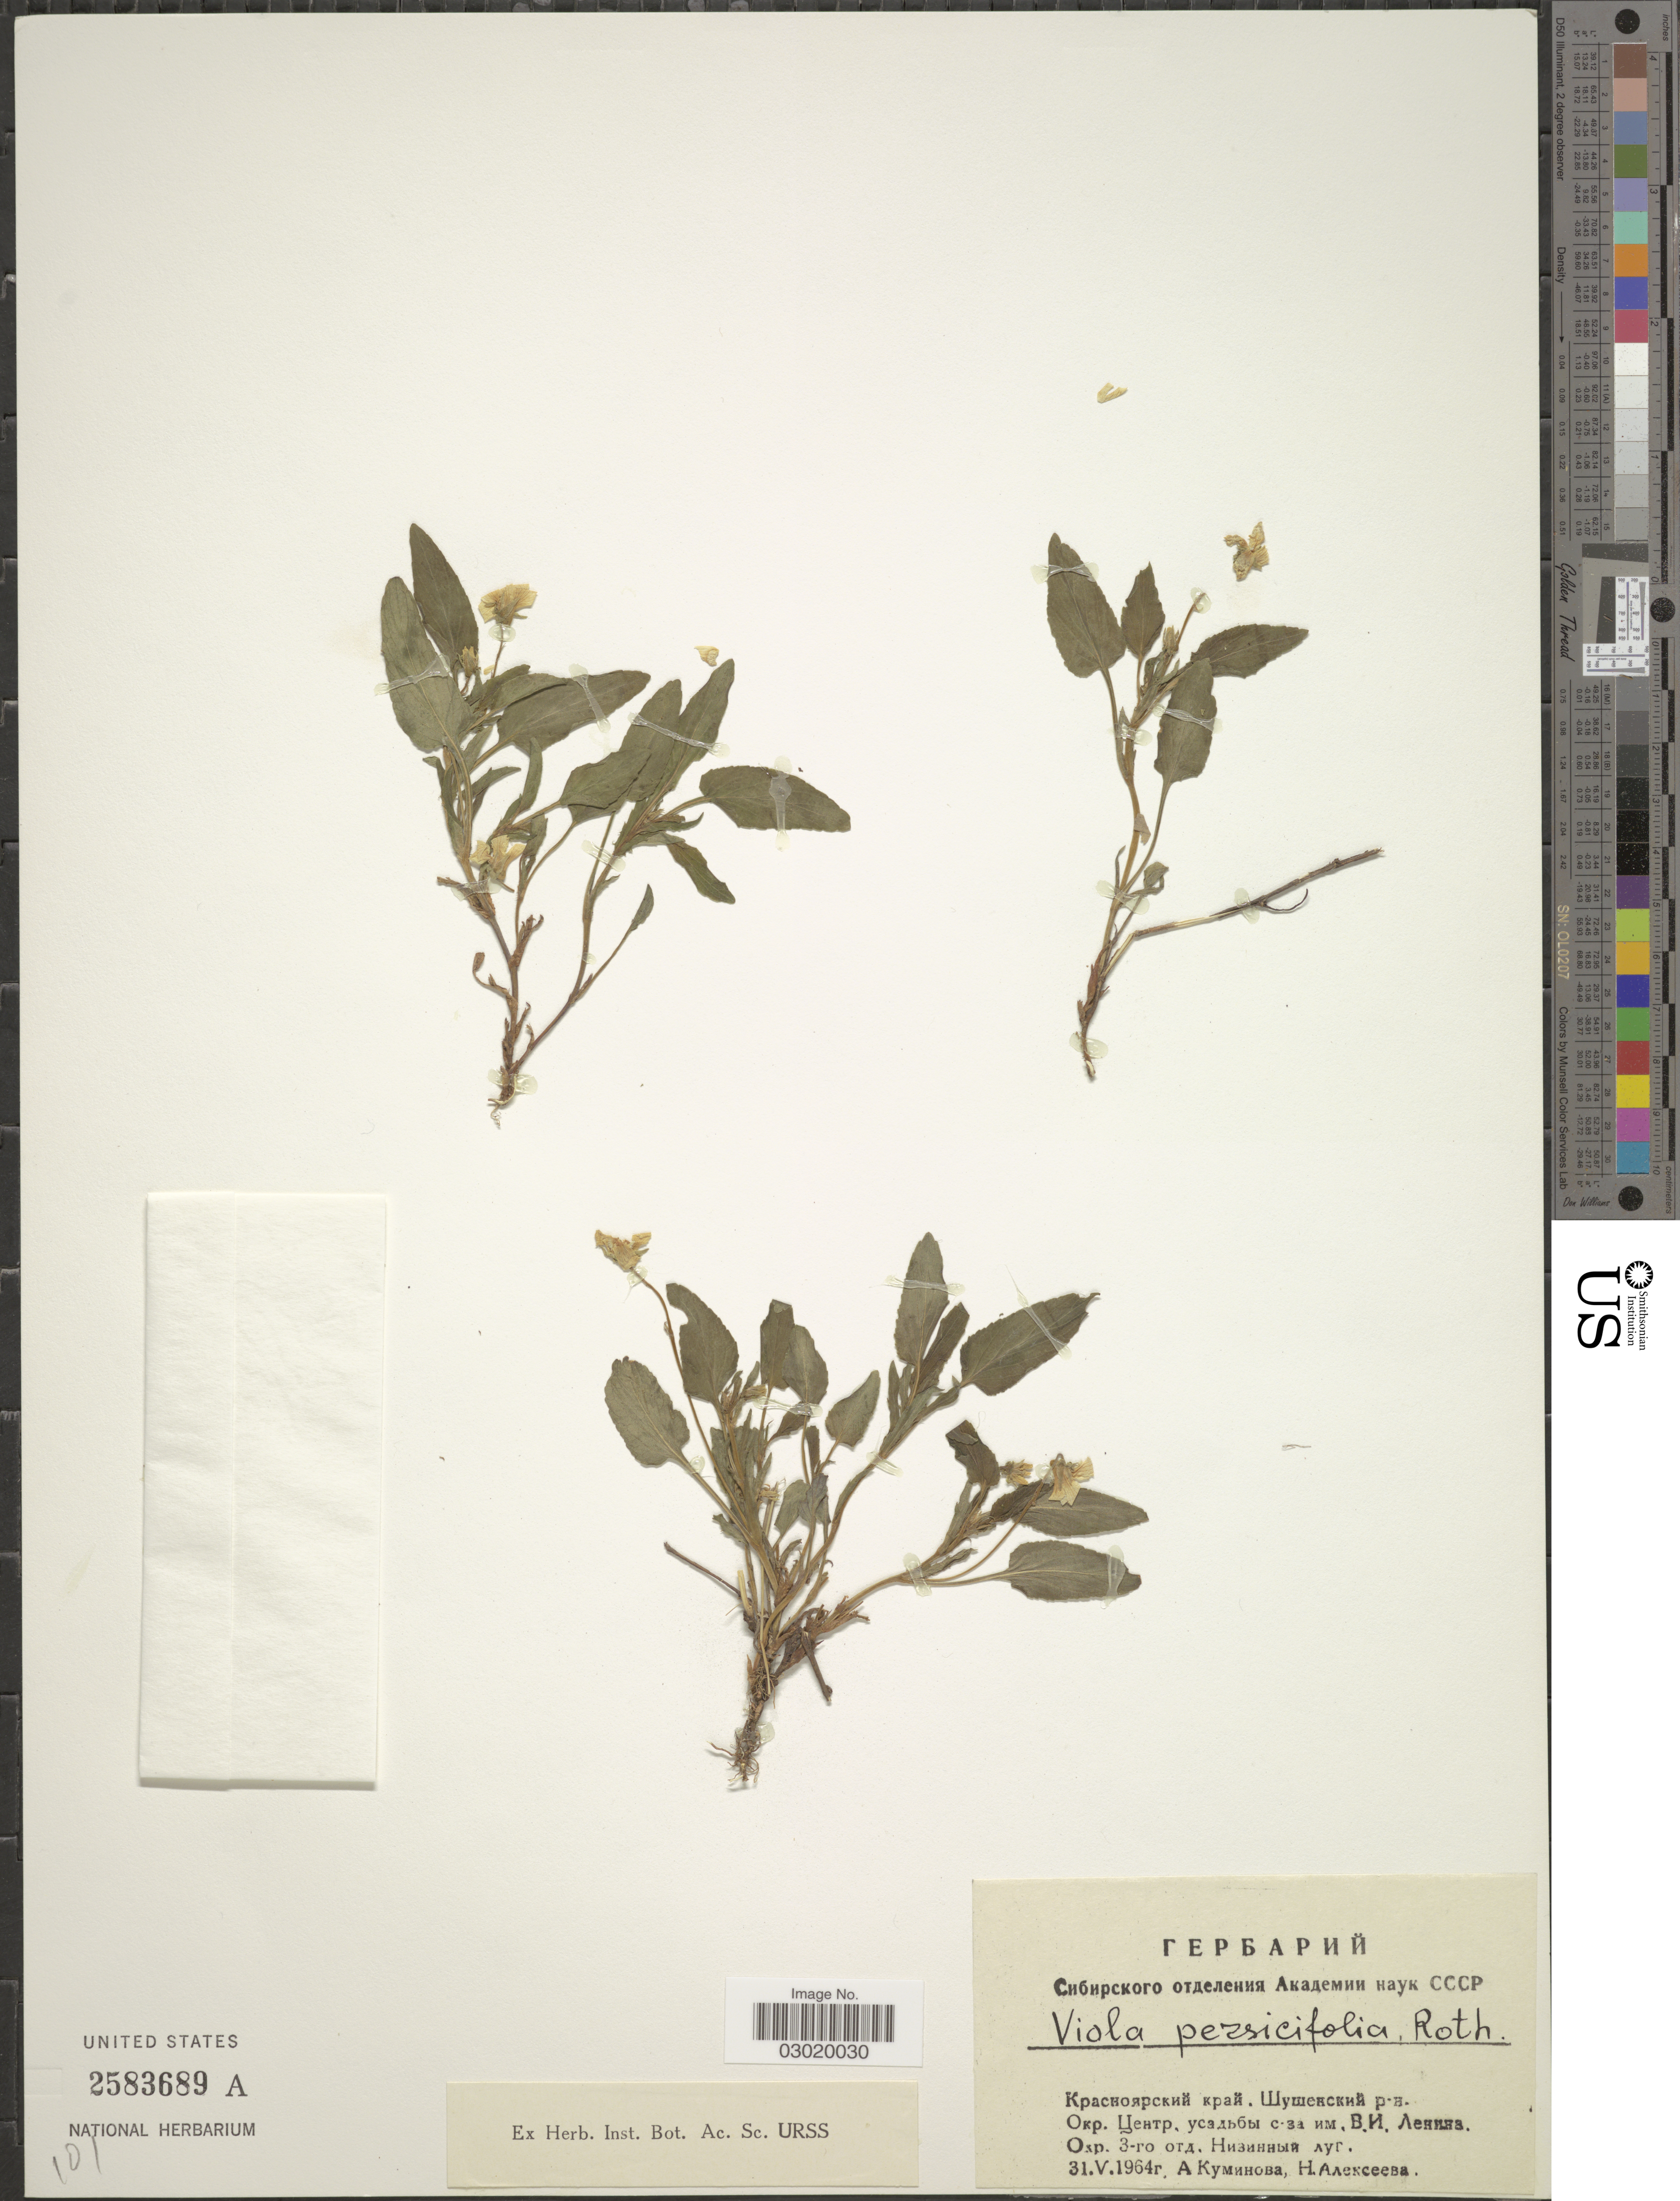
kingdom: Plantae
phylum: Tracheophyta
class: Magnoliopsida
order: Malpighiales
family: Violaceae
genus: Viola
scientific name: Viola persicifolia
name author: Schreb.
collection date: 1964-05-31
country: U.S.S.R.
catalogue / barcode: US 2583689A